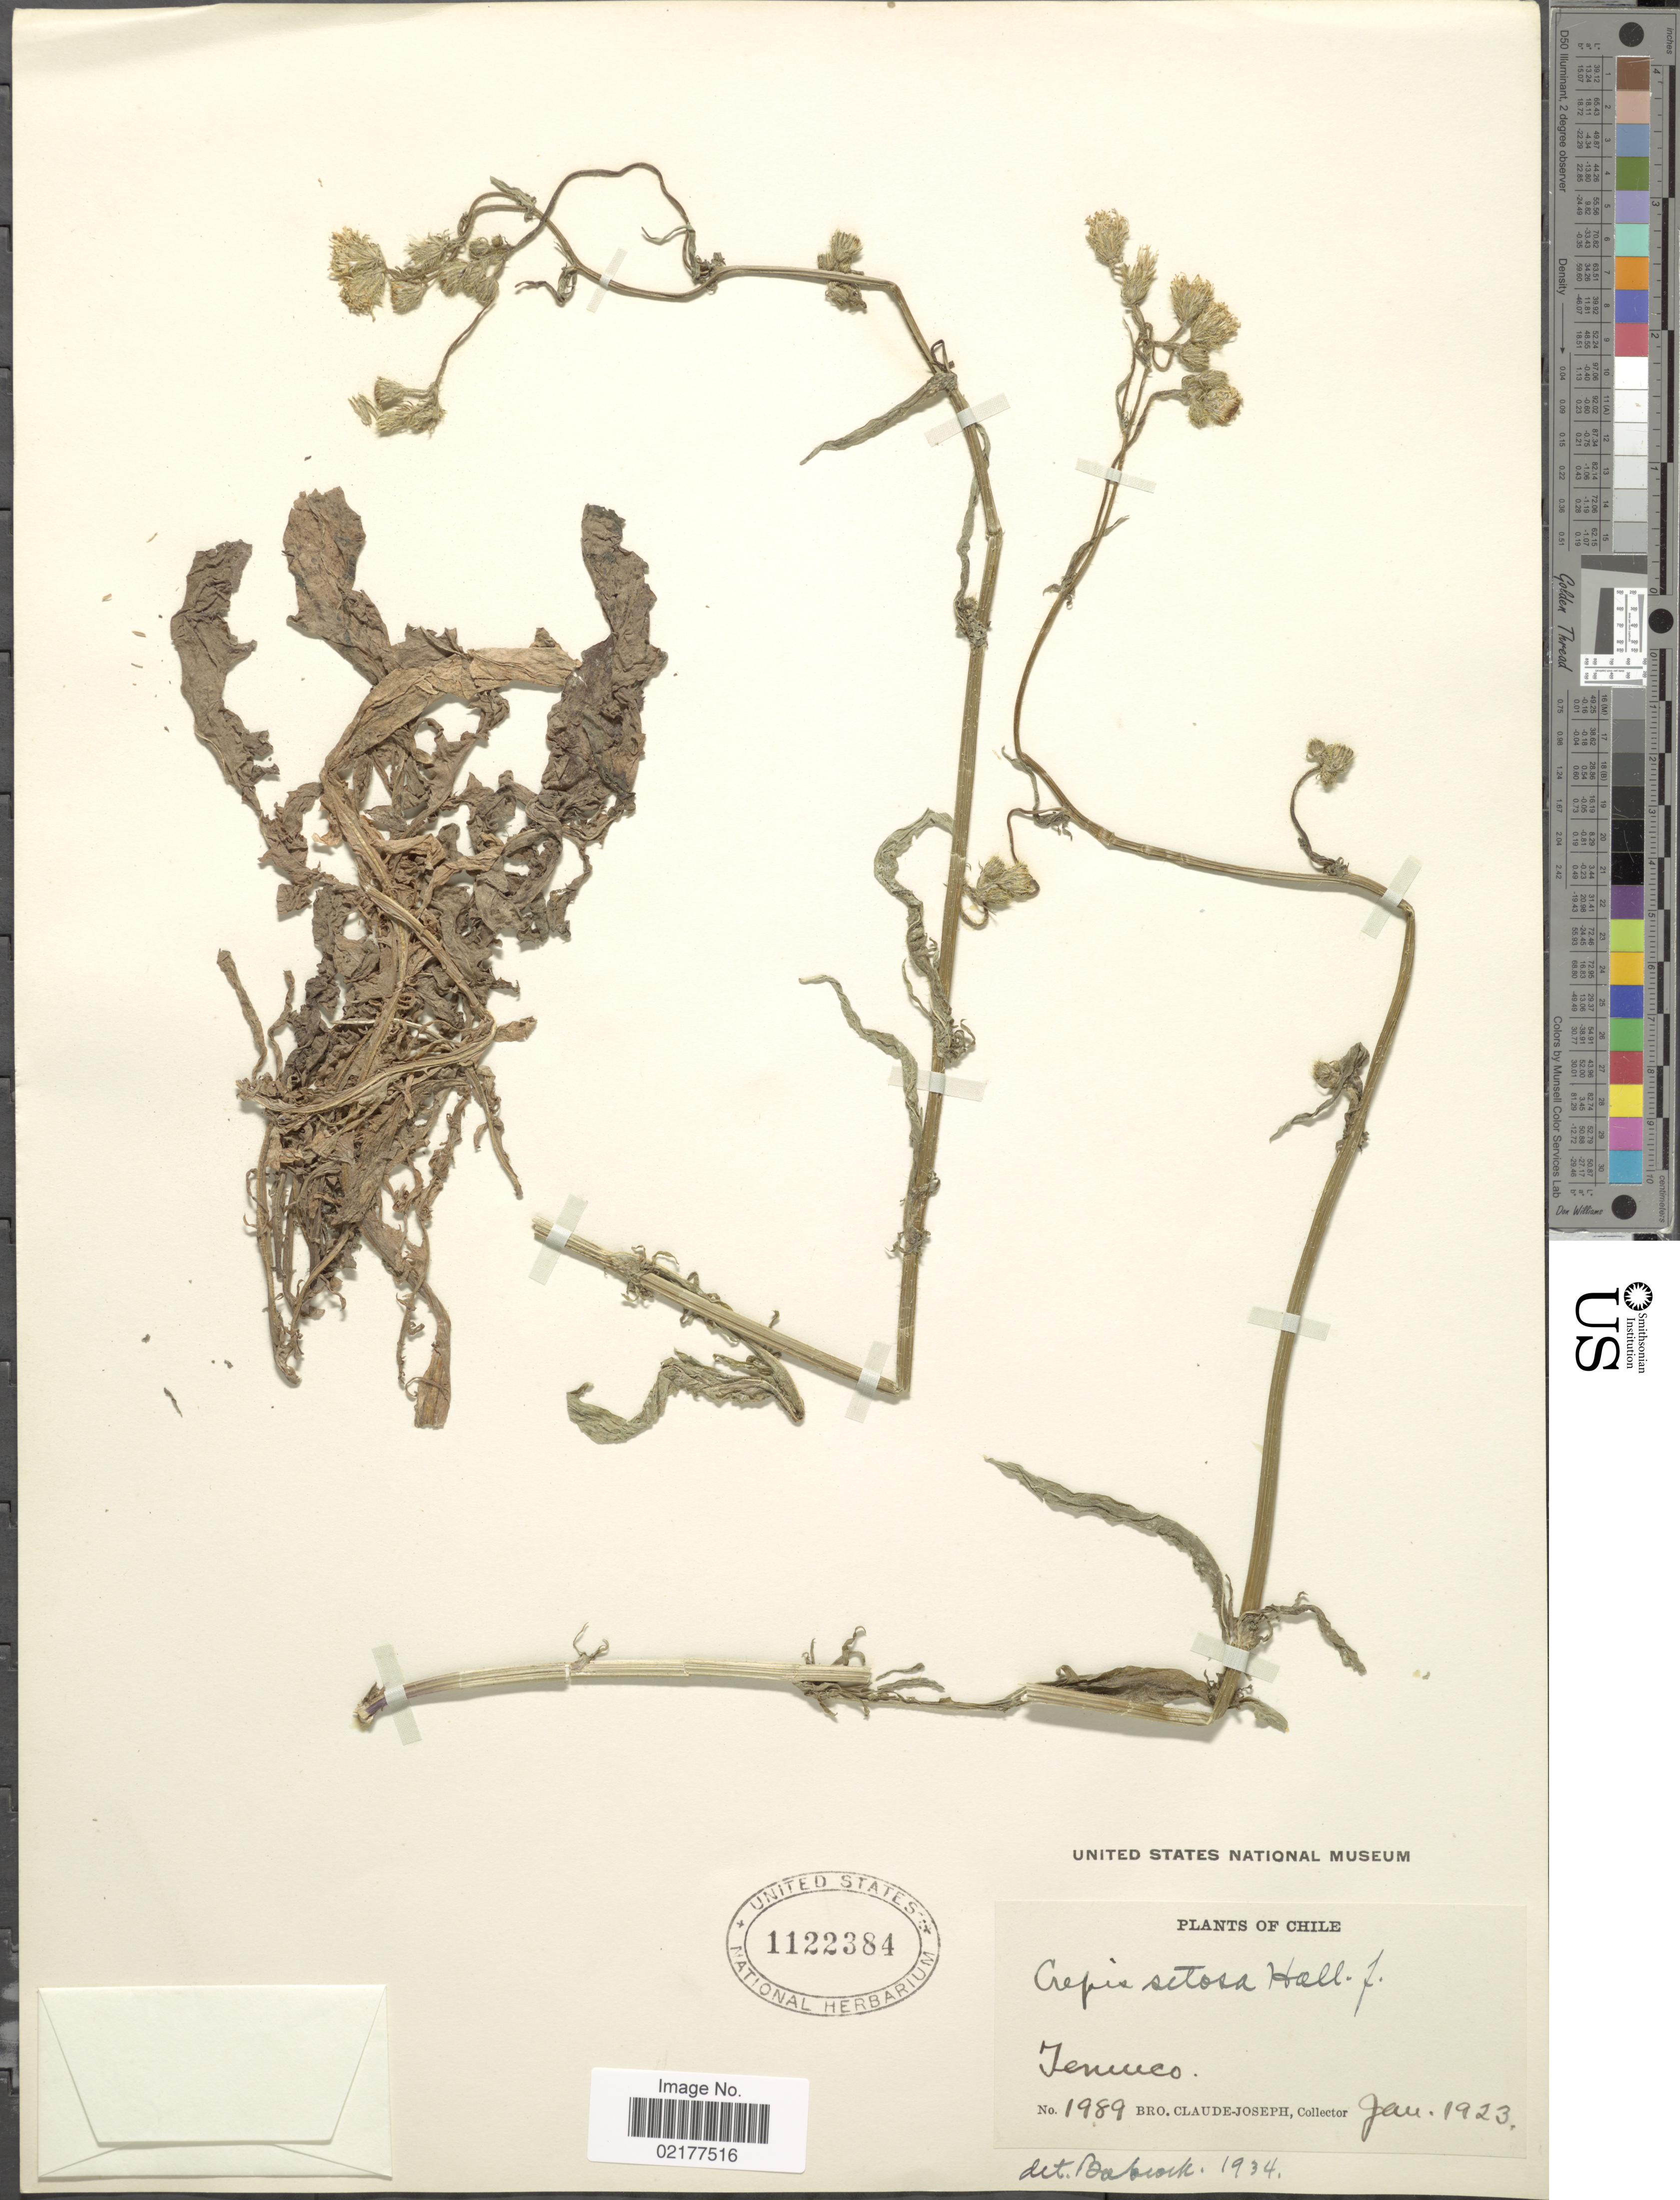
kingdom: Plantae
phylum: Tracheophyta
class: Magnoliopsida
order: Asterales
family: Asteraceae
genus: Crepis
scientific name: Crepis setosa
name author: Haller f.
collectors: Bro. Claude-Joseph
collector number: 1989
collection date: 1923-01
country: Chile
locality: Tenuco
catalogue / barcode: US 1122384